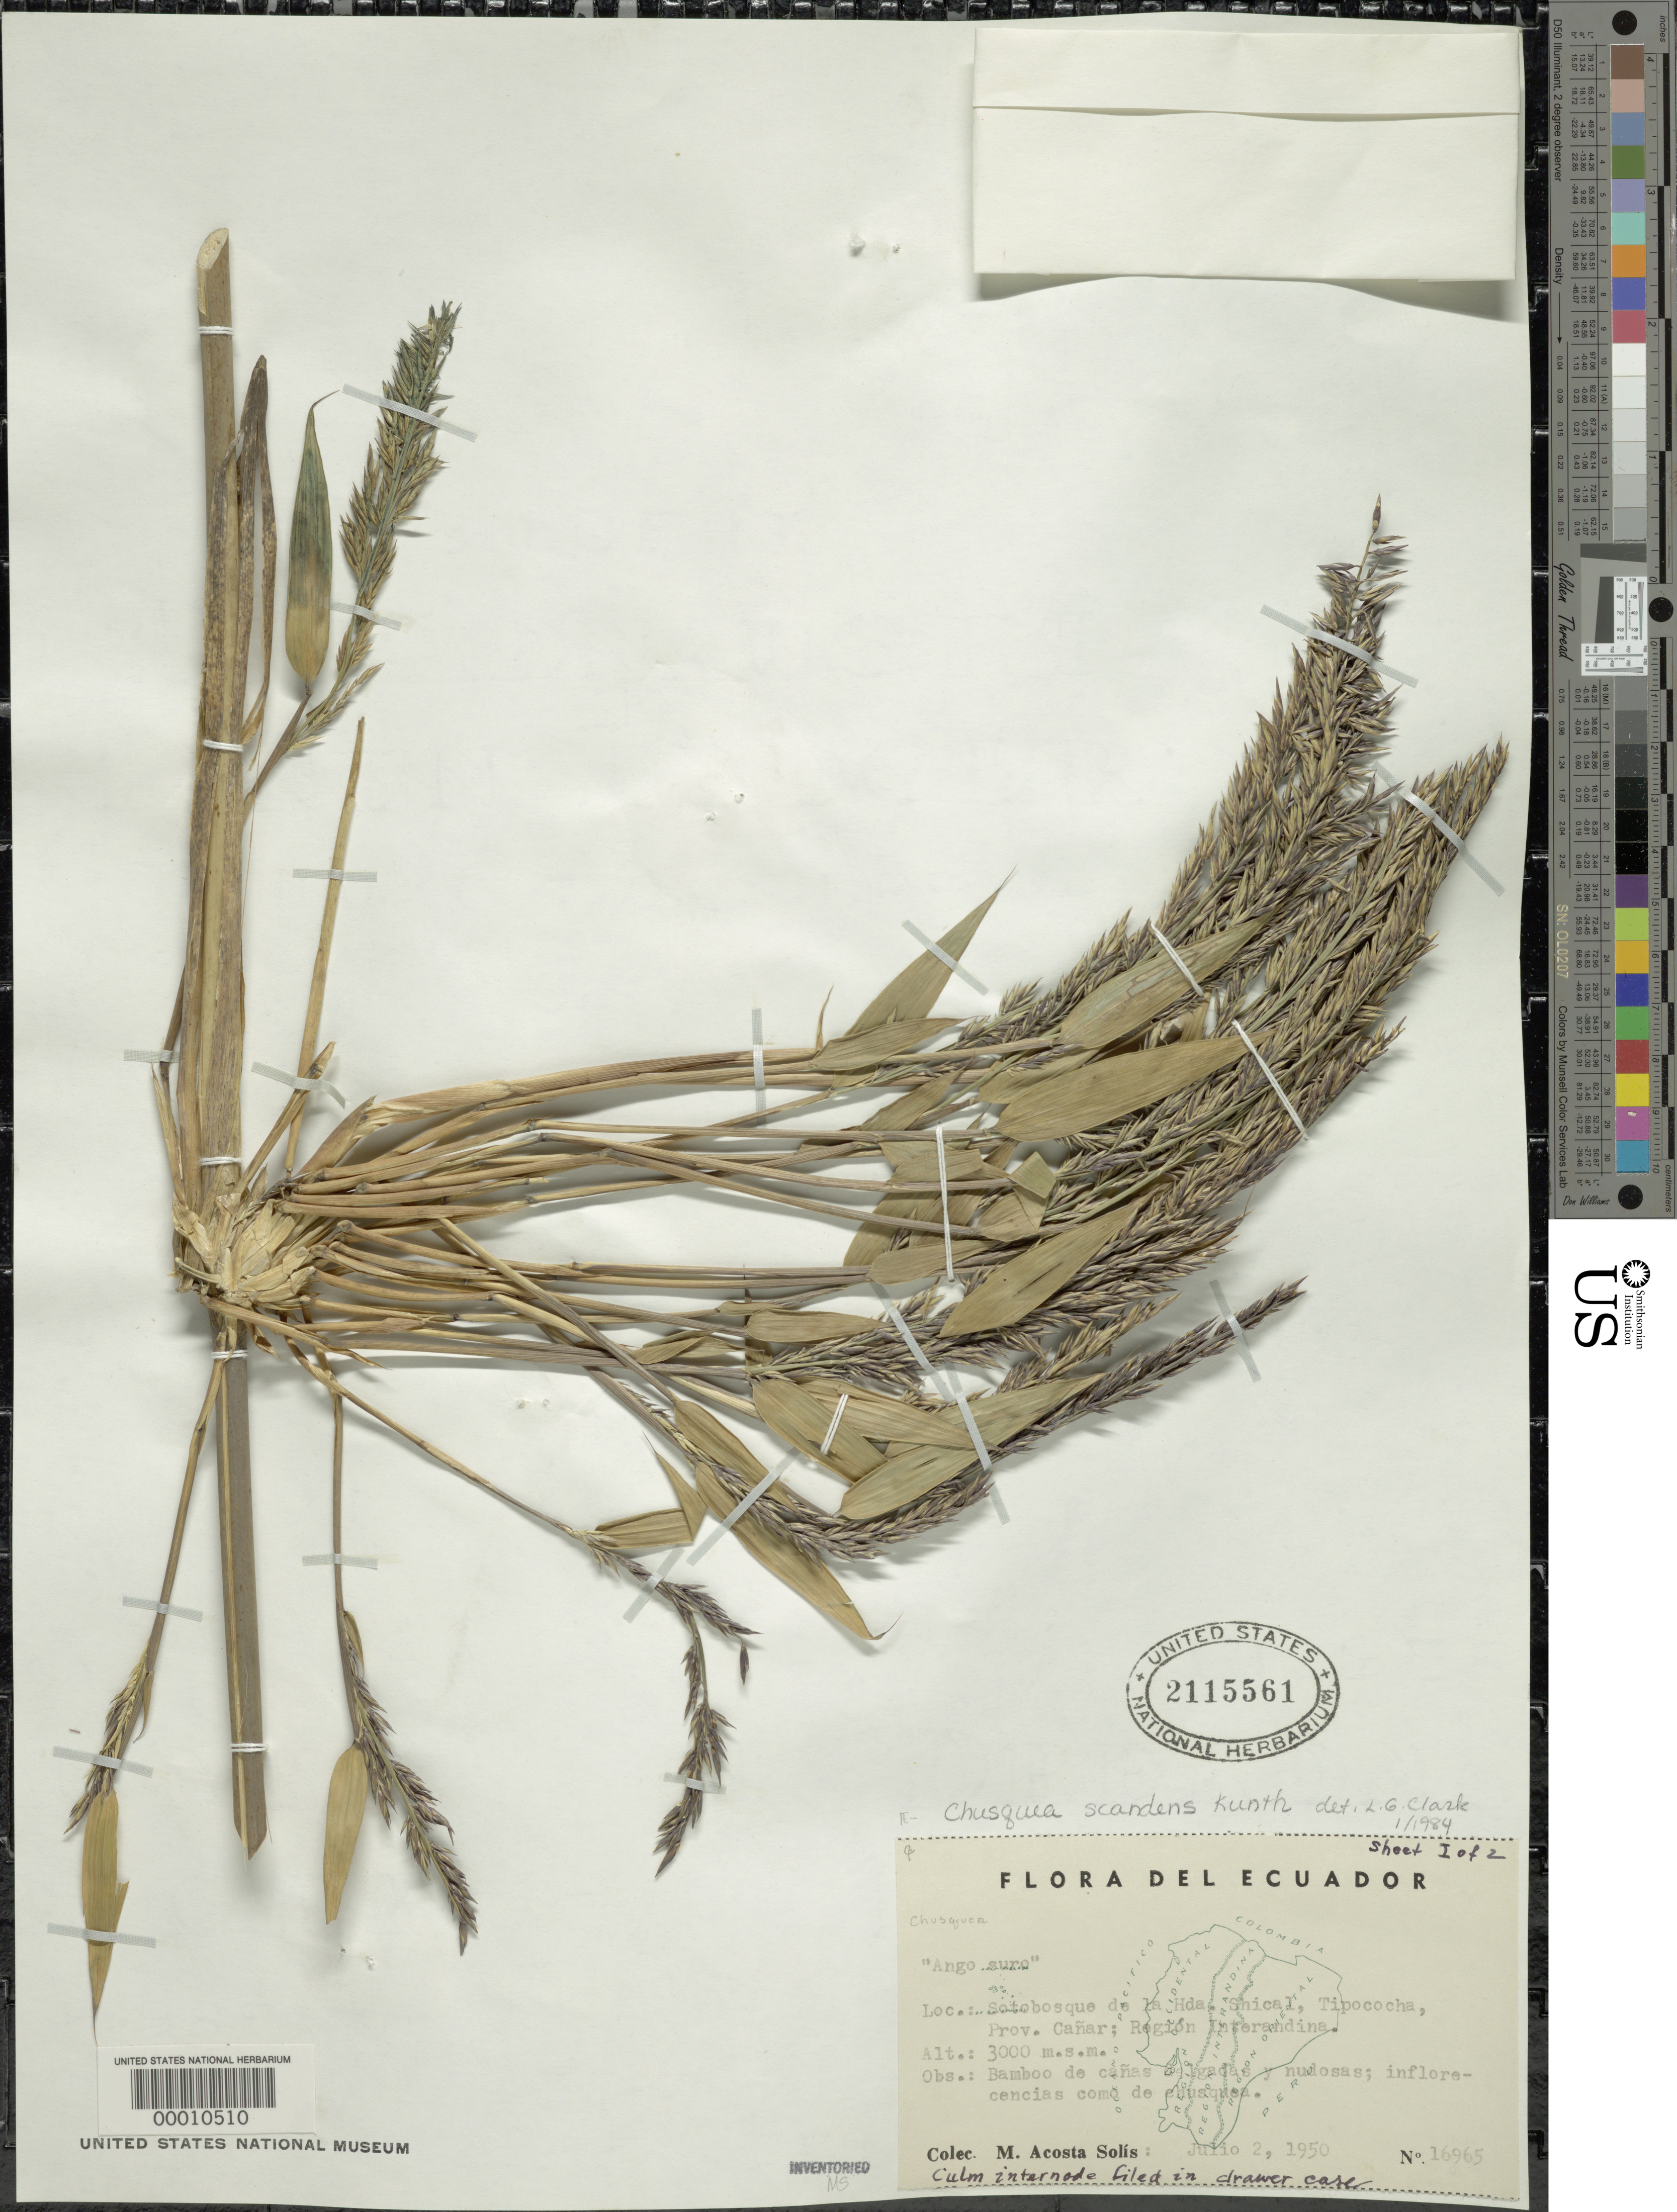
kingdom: Plantae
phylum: Tracheophyta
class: Liliopsida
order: Poales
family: Poaceae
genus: Chusquea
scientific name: Chusquea scandens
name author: Kunth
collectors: M. Acosta Solis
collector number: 16965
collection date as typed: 02 Jul 1950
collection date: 1950-07-02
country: Ecuador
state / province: Cañar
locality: SotoBosque de la Hda. Shical, Tipococha, Interandina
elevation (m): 3000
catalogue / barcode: US 2115561